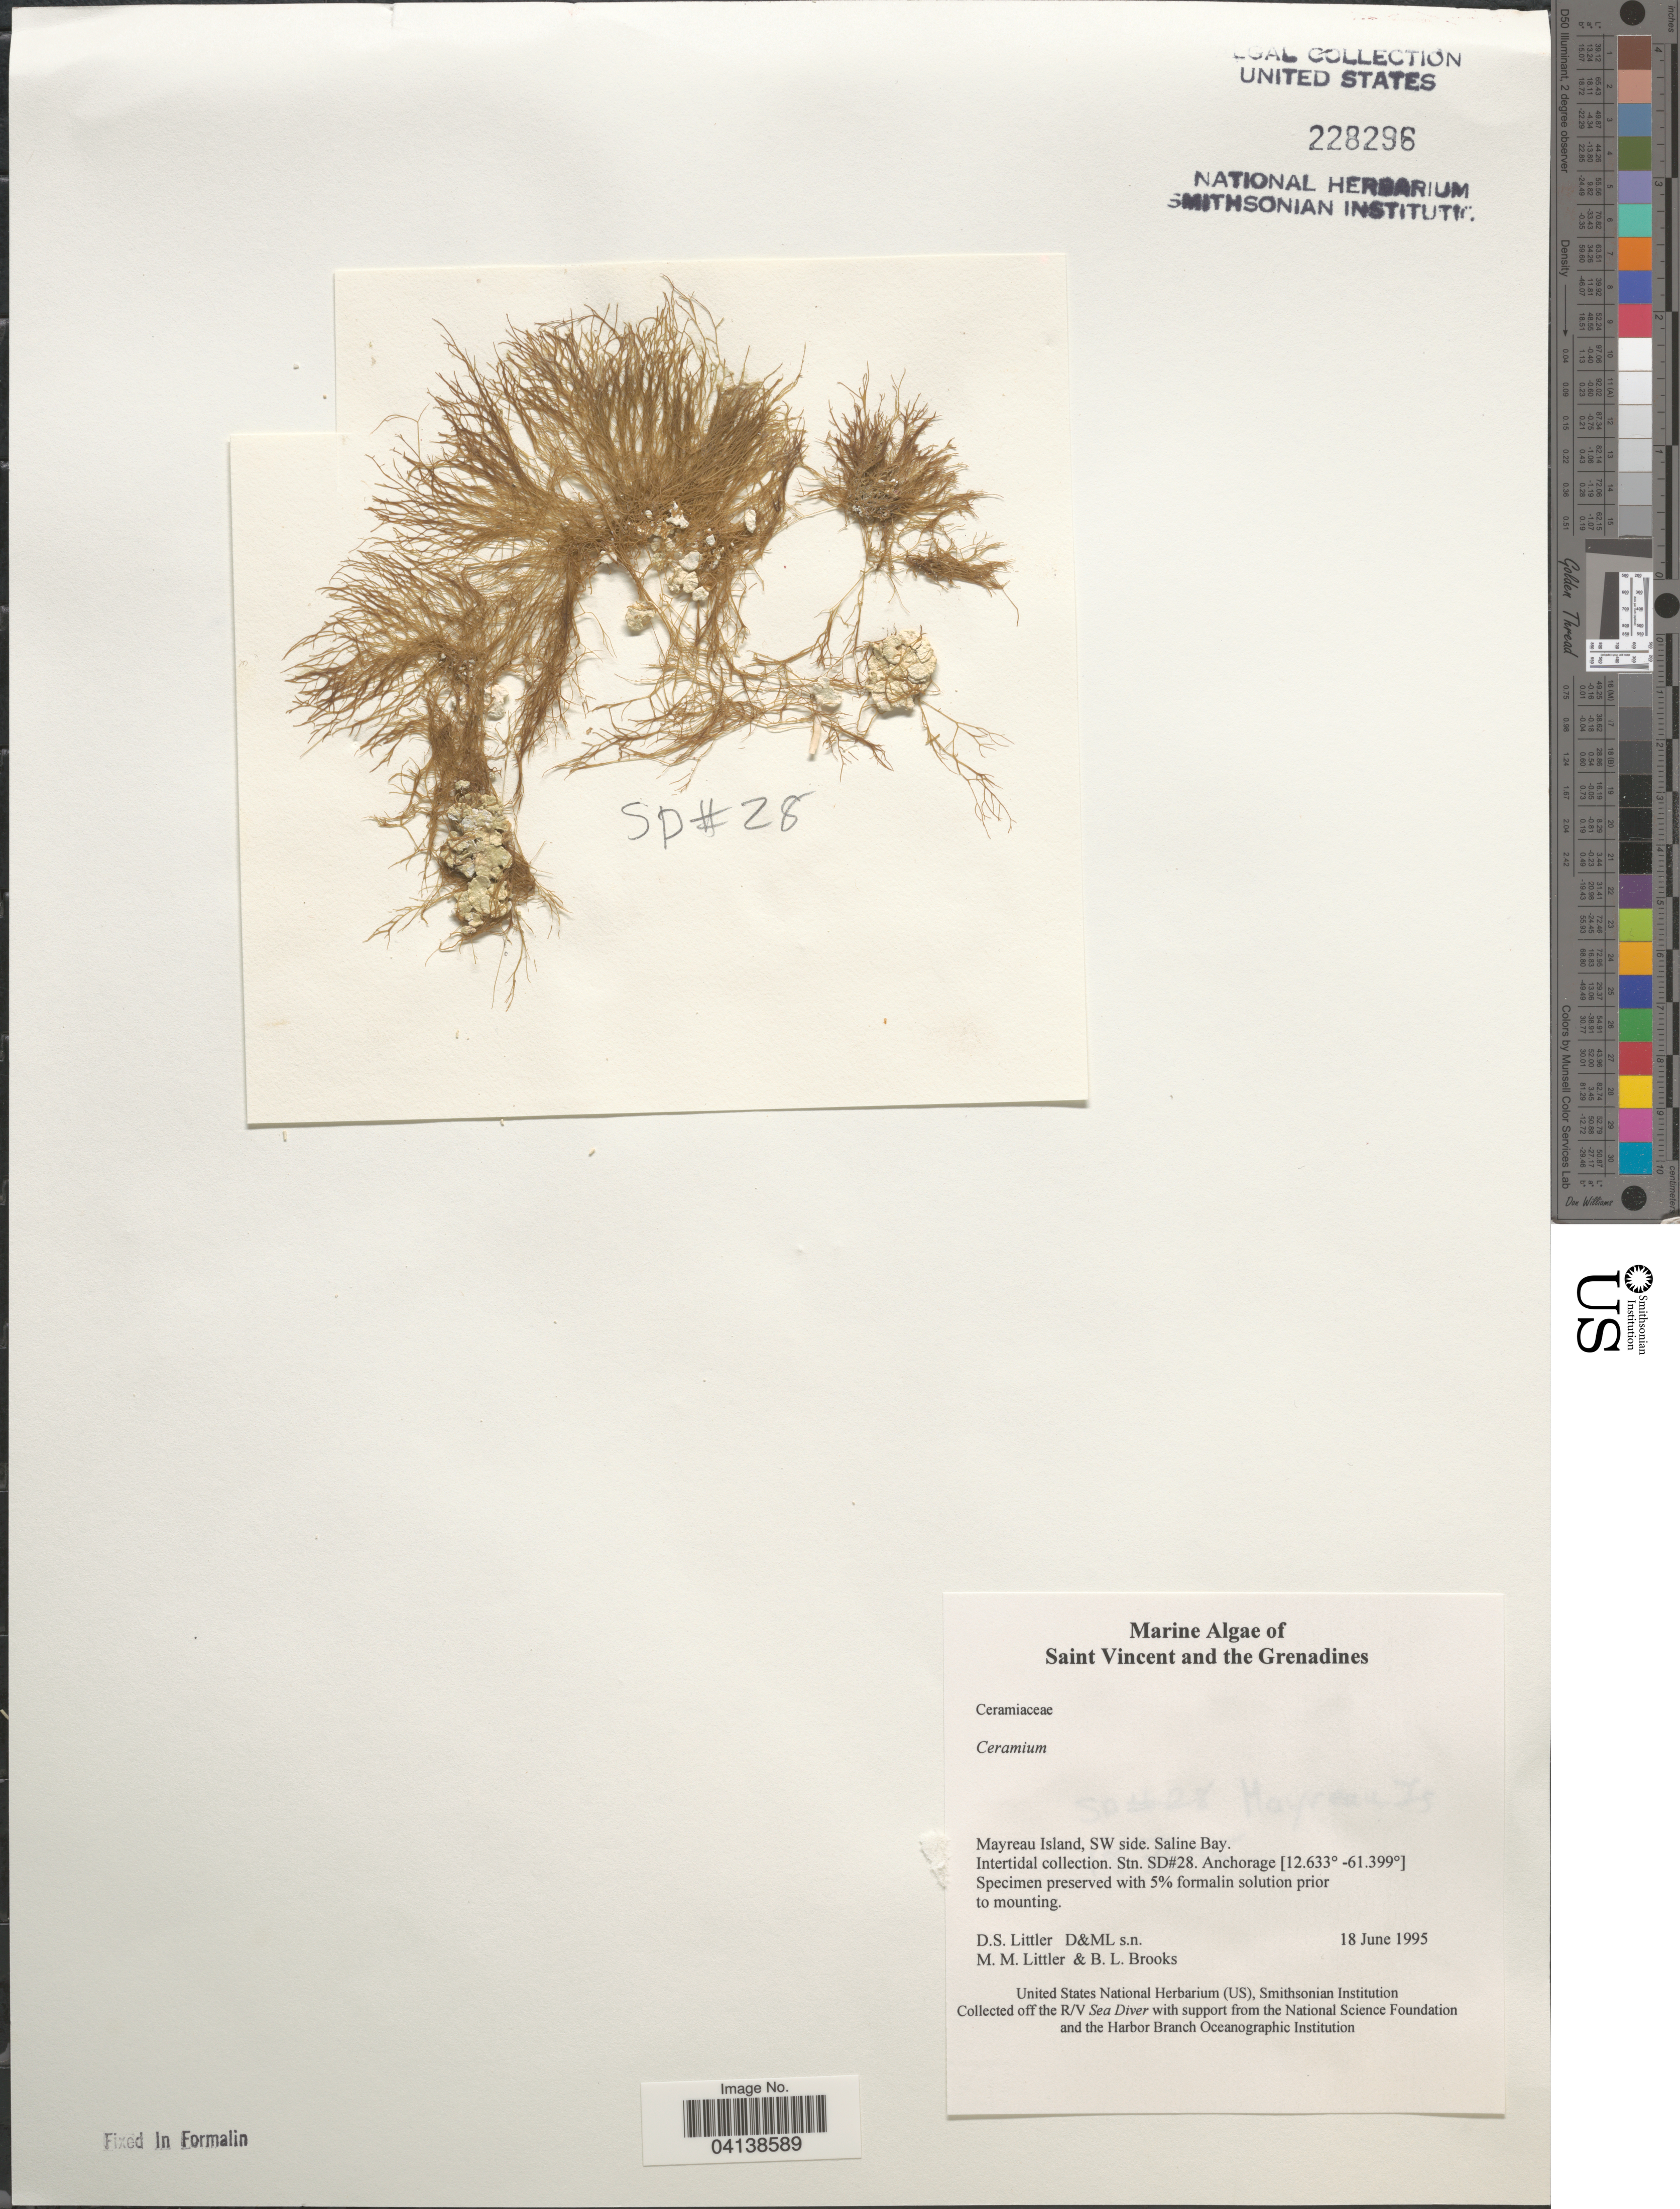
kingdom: Plantae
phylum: Rhodophyta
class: Florideophyceae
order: Ceramiales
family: Ceramiaceae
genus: Ceramium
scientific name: Ceramium sp.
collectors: D. S. Littler & B. Brooks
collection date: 1995-06-18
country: St. Vincent - Grenadines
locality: Saint Vincent and the Grenadines. Mayreau Island, SW side. Saline Bay. Stn. SD#28.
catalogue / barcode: US 228296